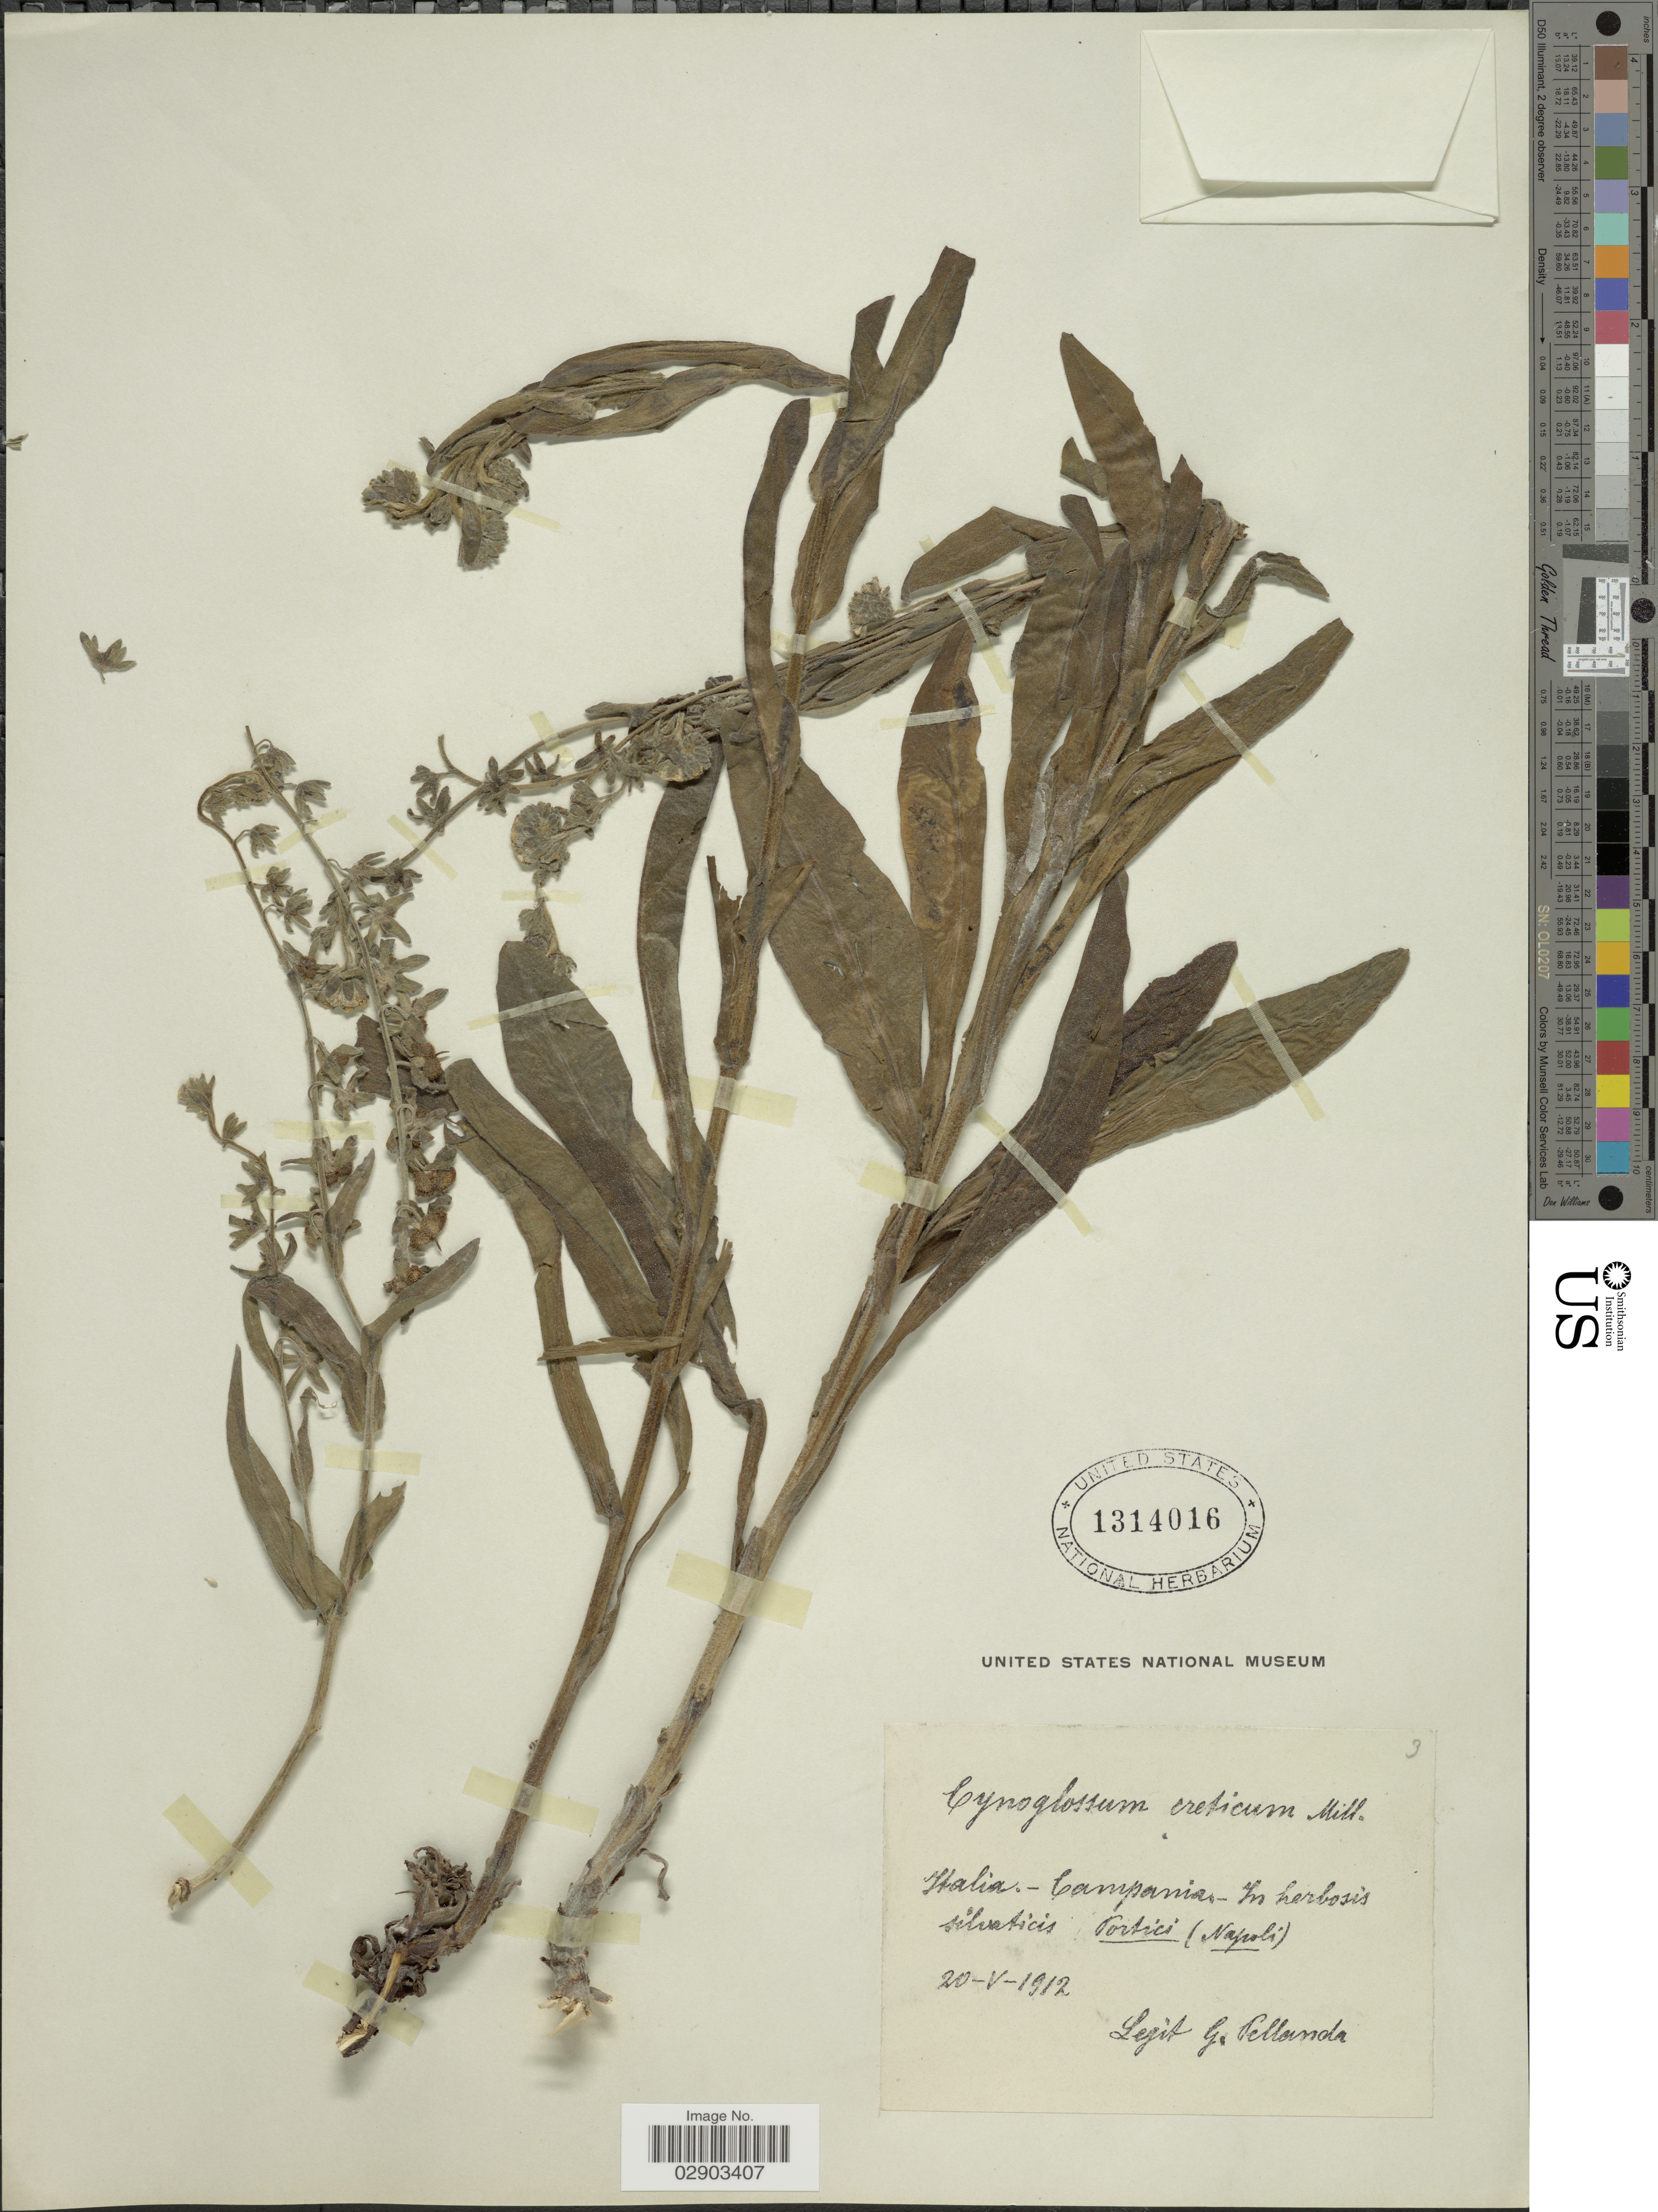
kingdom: Plantae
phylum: Tracheophyta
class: Magnoliopsida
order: Boraginales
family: Boraginaceae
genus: Cynoglossum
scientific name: Cynoglossum creticum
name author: Mill.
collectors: G. Pellanda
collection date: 1912-05-20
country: Italy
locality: Campania- In herbosis silvaticis (Napoli).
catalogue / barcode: US 1314016